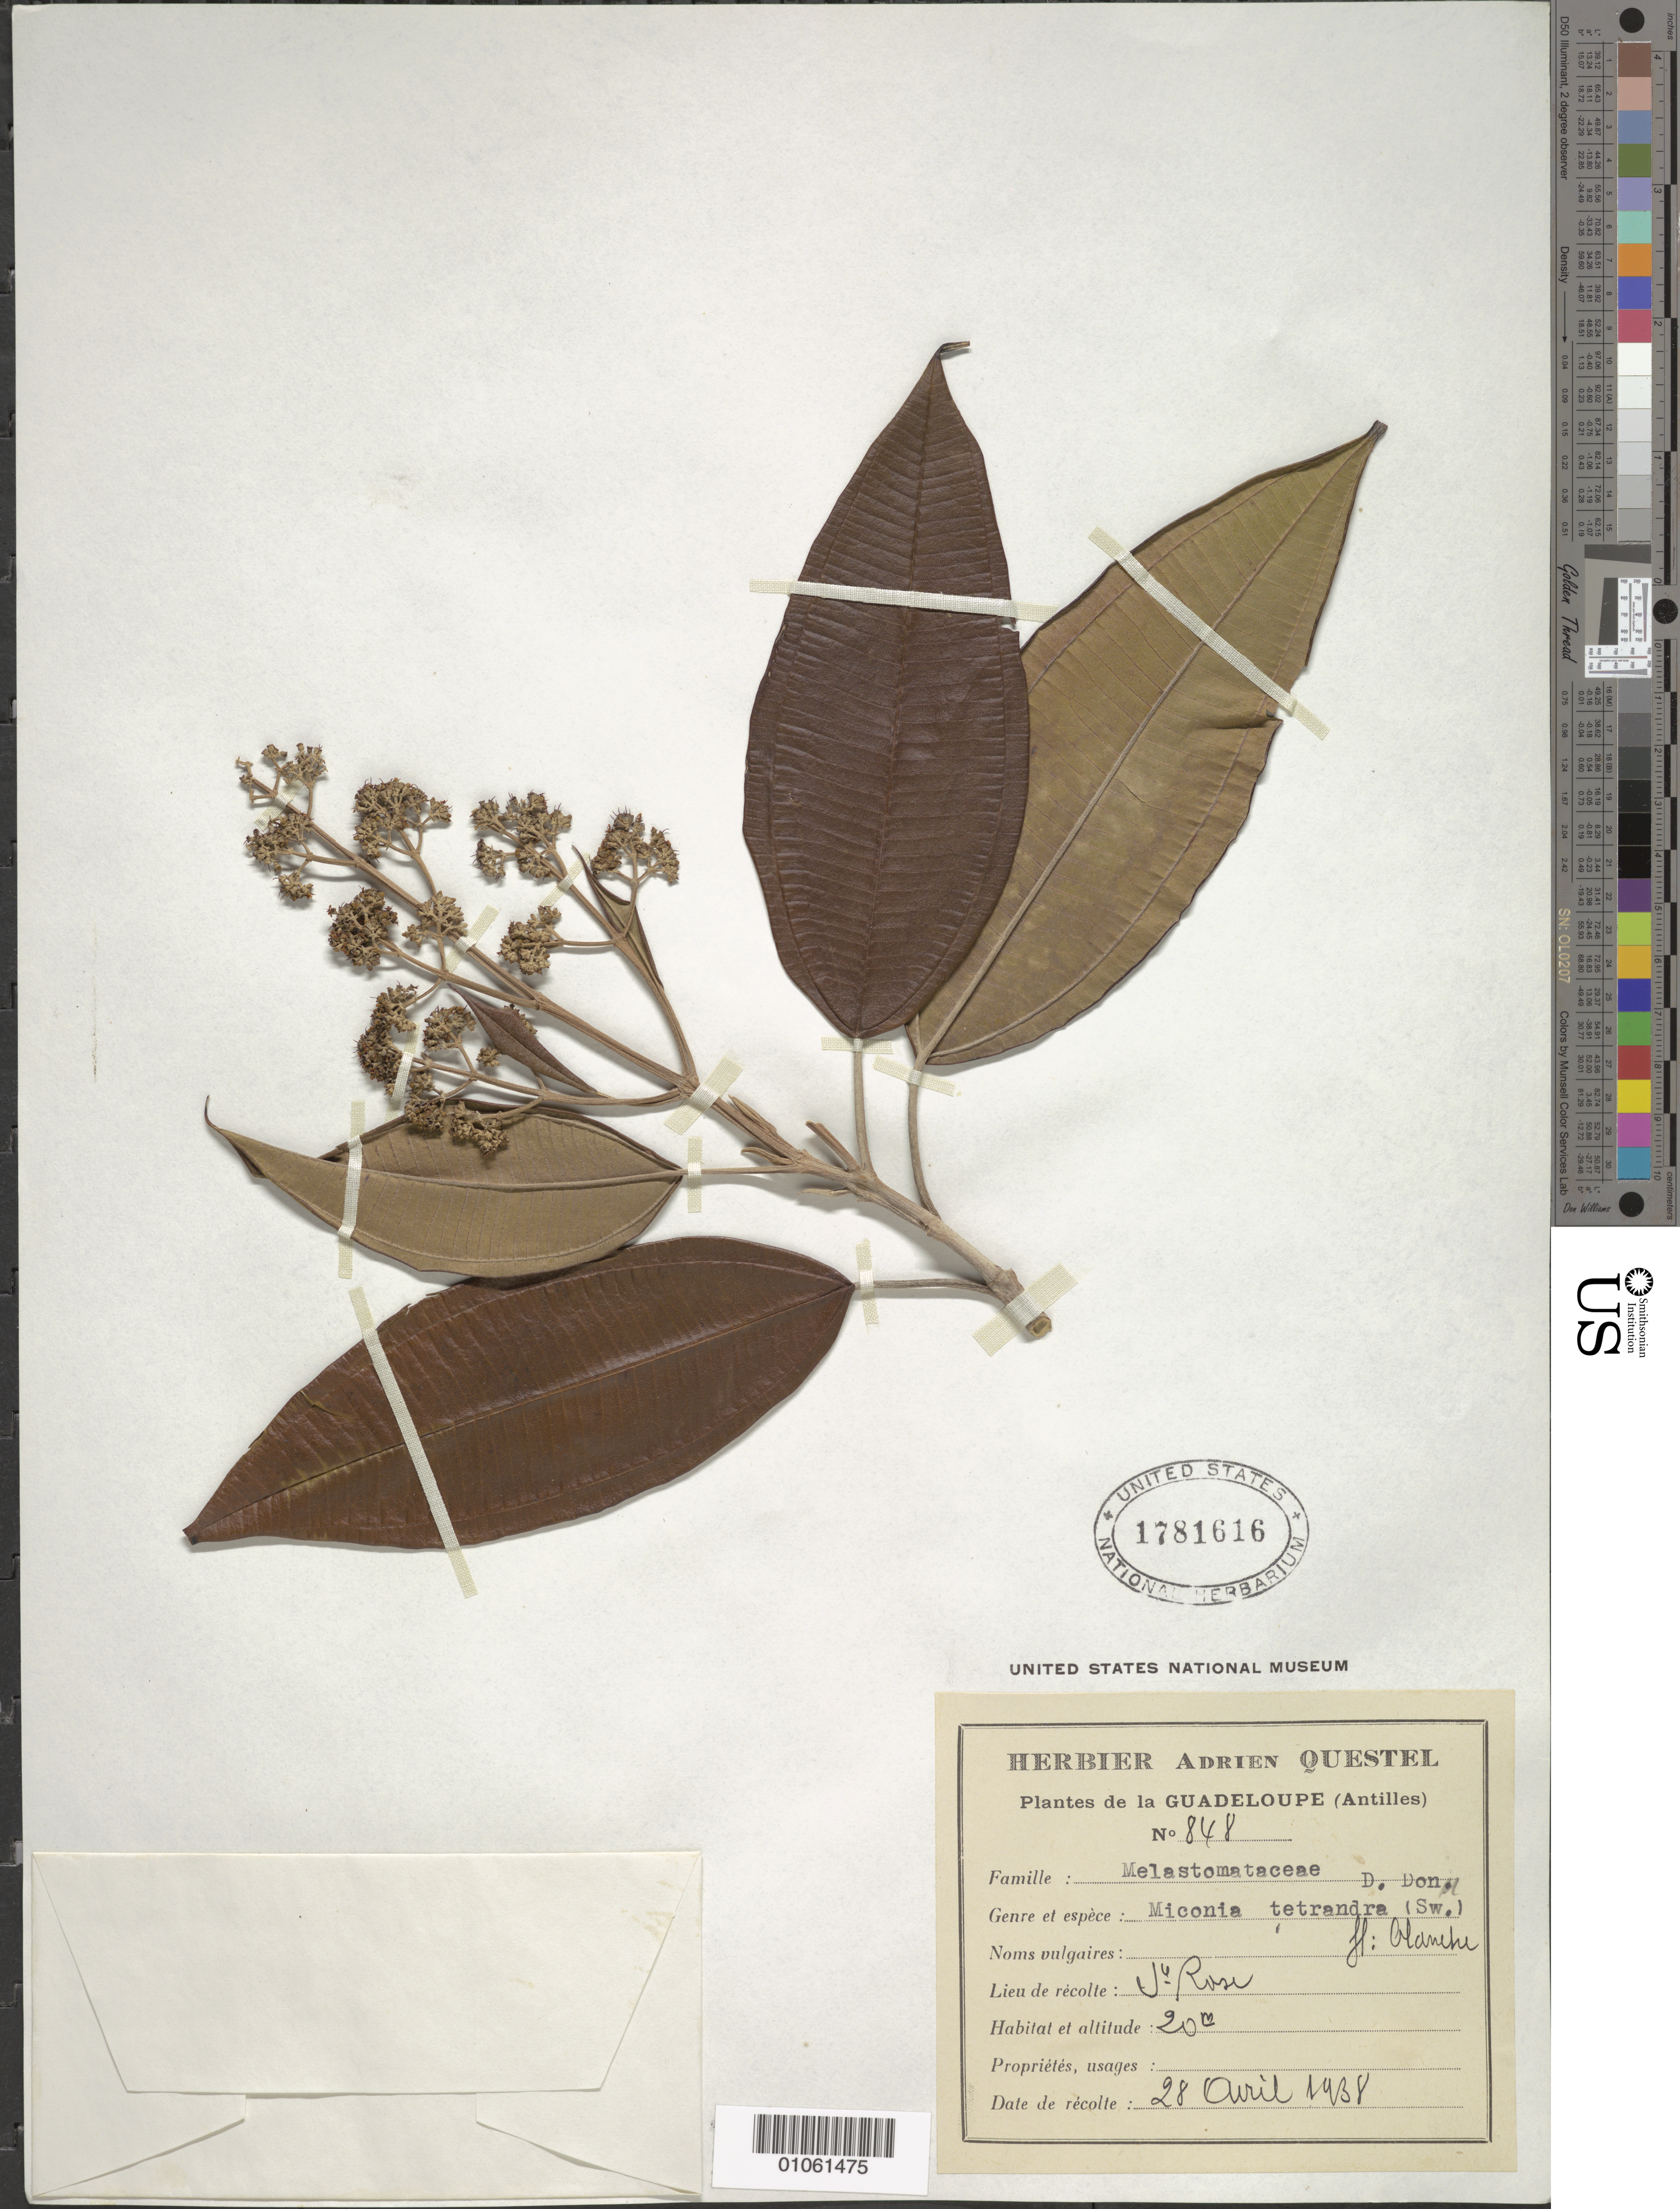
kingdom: Plantae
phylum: Tracheophyta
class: Magnoliopsida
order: Myrtales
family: Melastomataceae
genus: Miconia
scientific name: Miconia tetrandra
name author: (Sw.) D. Don ex G. Don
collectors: A. Questel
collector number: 848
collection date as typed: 28 Apr 1938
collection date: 1938-04-28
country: Guadeloupe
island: Basse Terre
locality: St. Rose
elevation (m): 20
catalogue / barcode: US 1781616